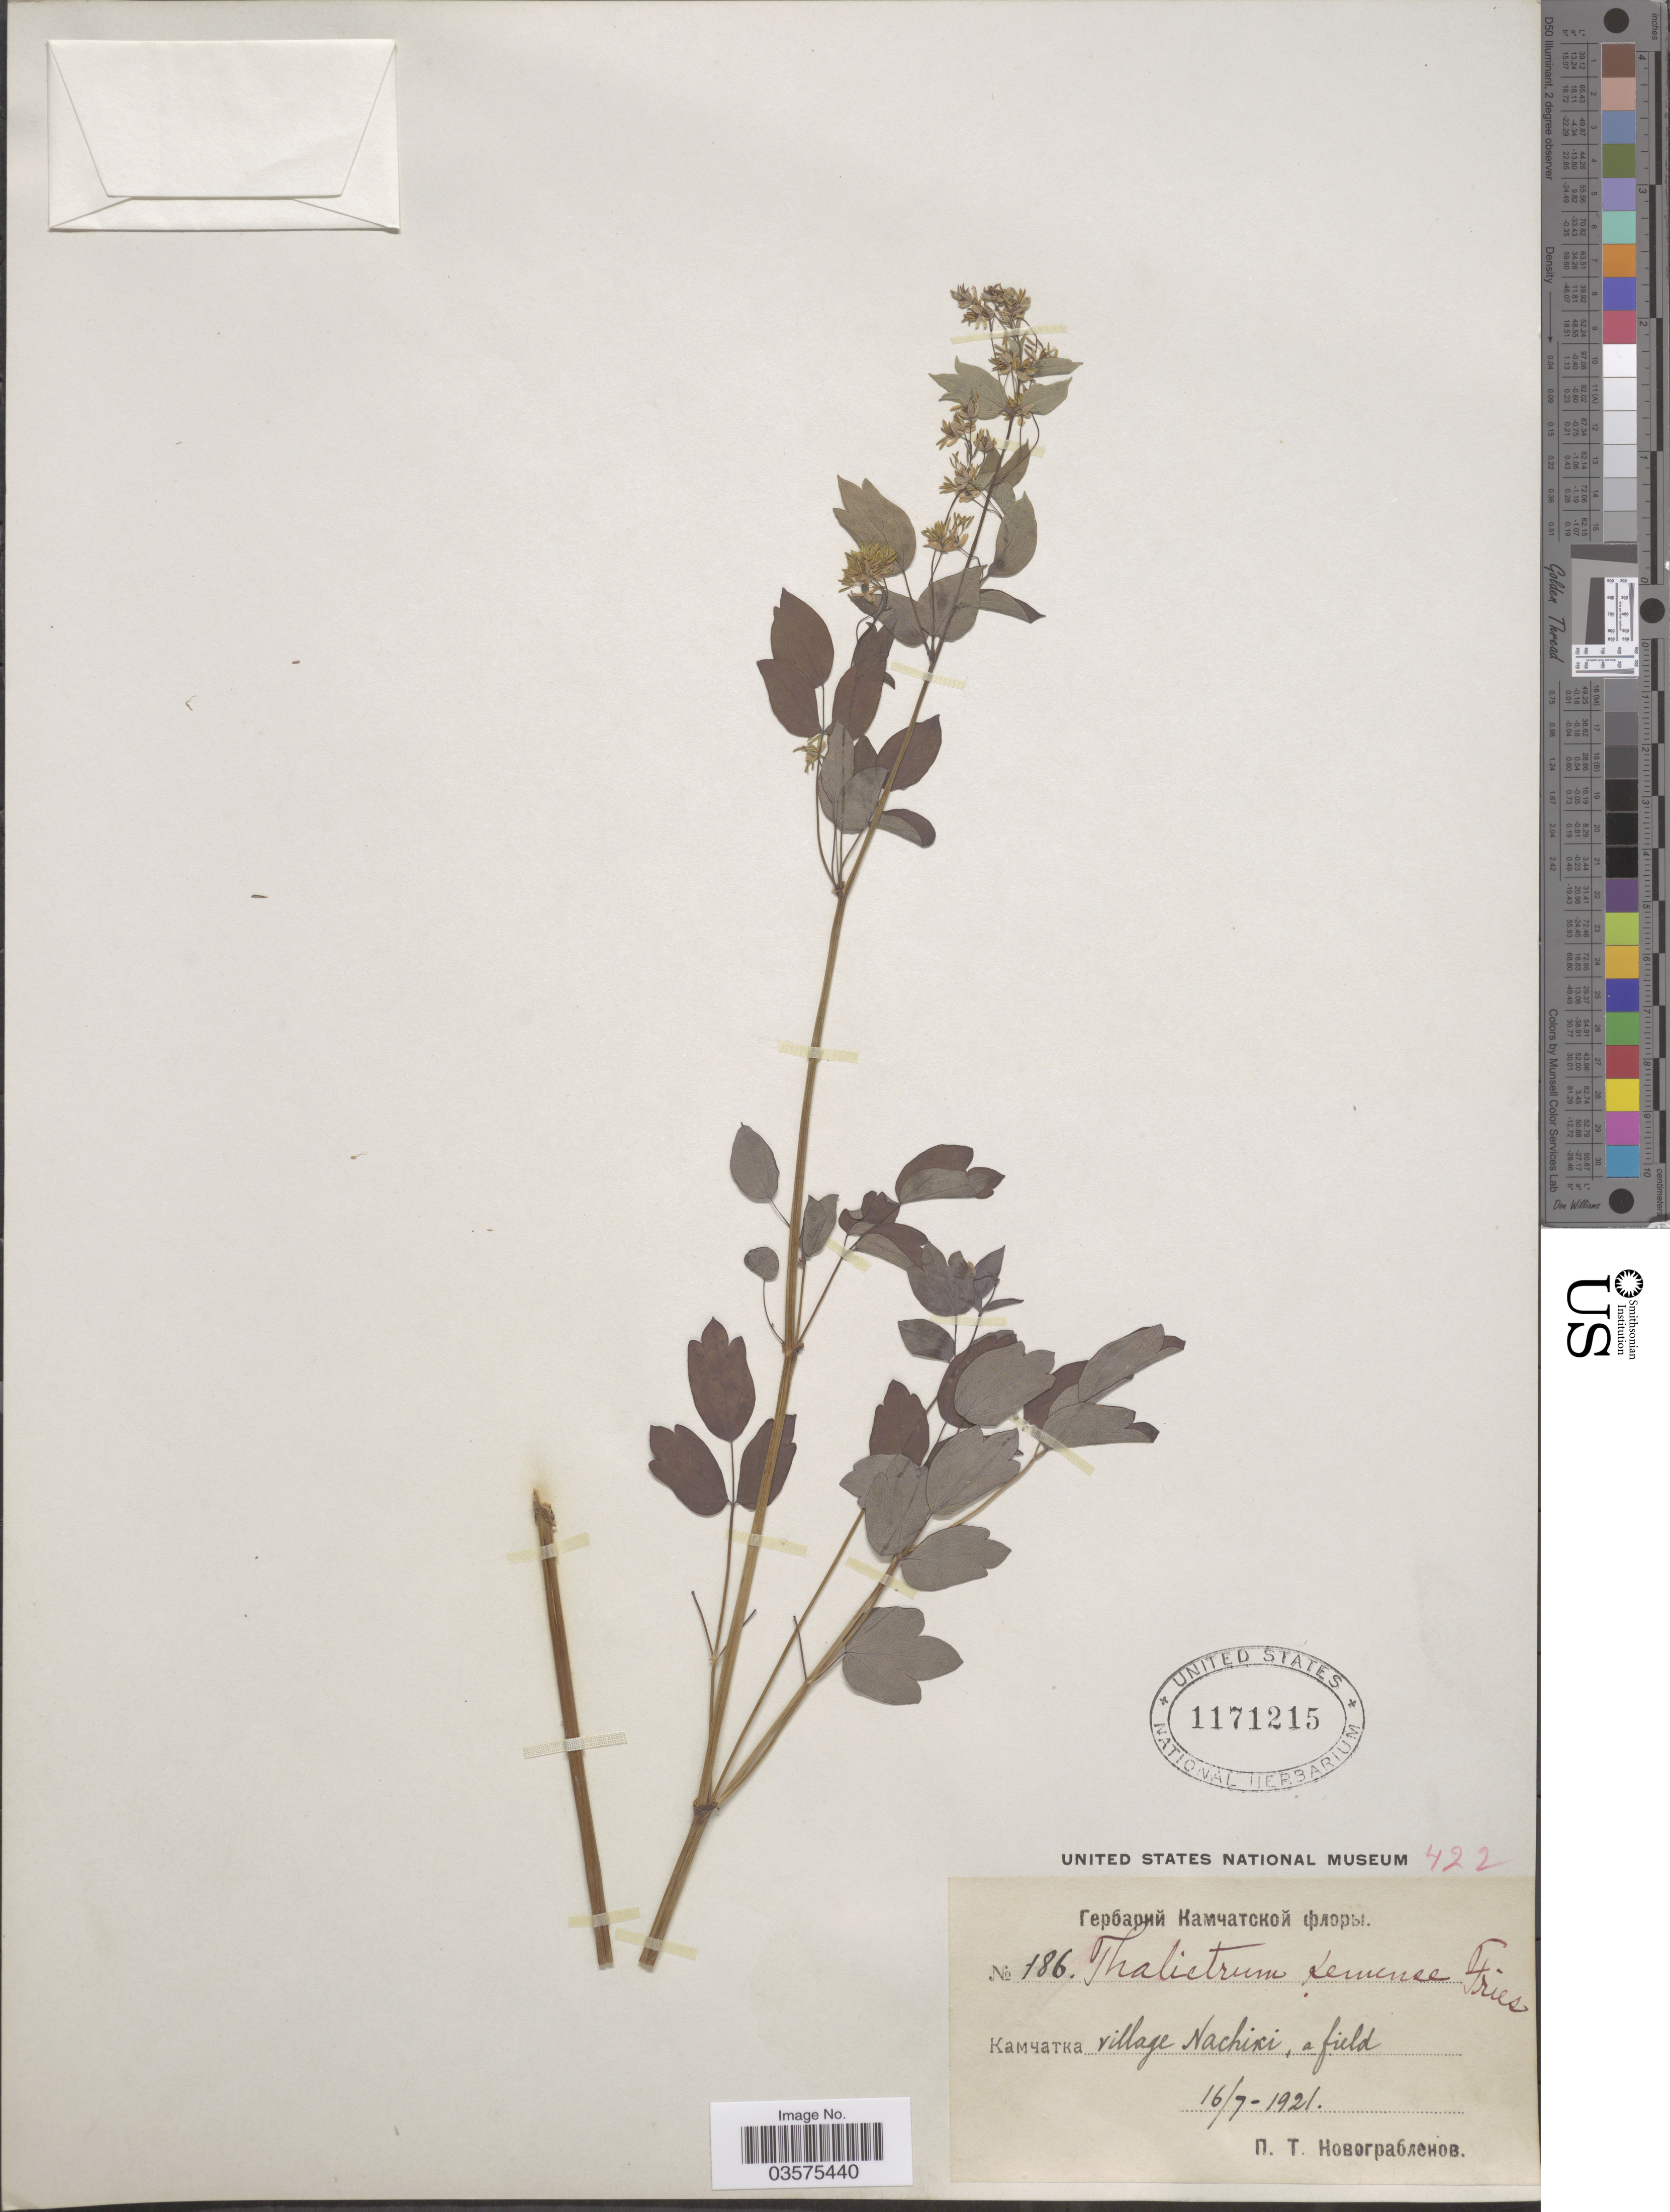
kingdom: Plantae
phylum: Tracheophyta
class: Magnoliopsida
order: Ranunculales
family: Ranunculaceae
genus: Thalictrum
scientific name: Thalictrum kemense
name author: Fr.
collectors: P. Novograblenov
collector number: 186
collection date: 1921-07-16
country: Russian Federation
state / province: Kamchatka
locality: Village Nachiki.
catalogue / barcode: US 1171215